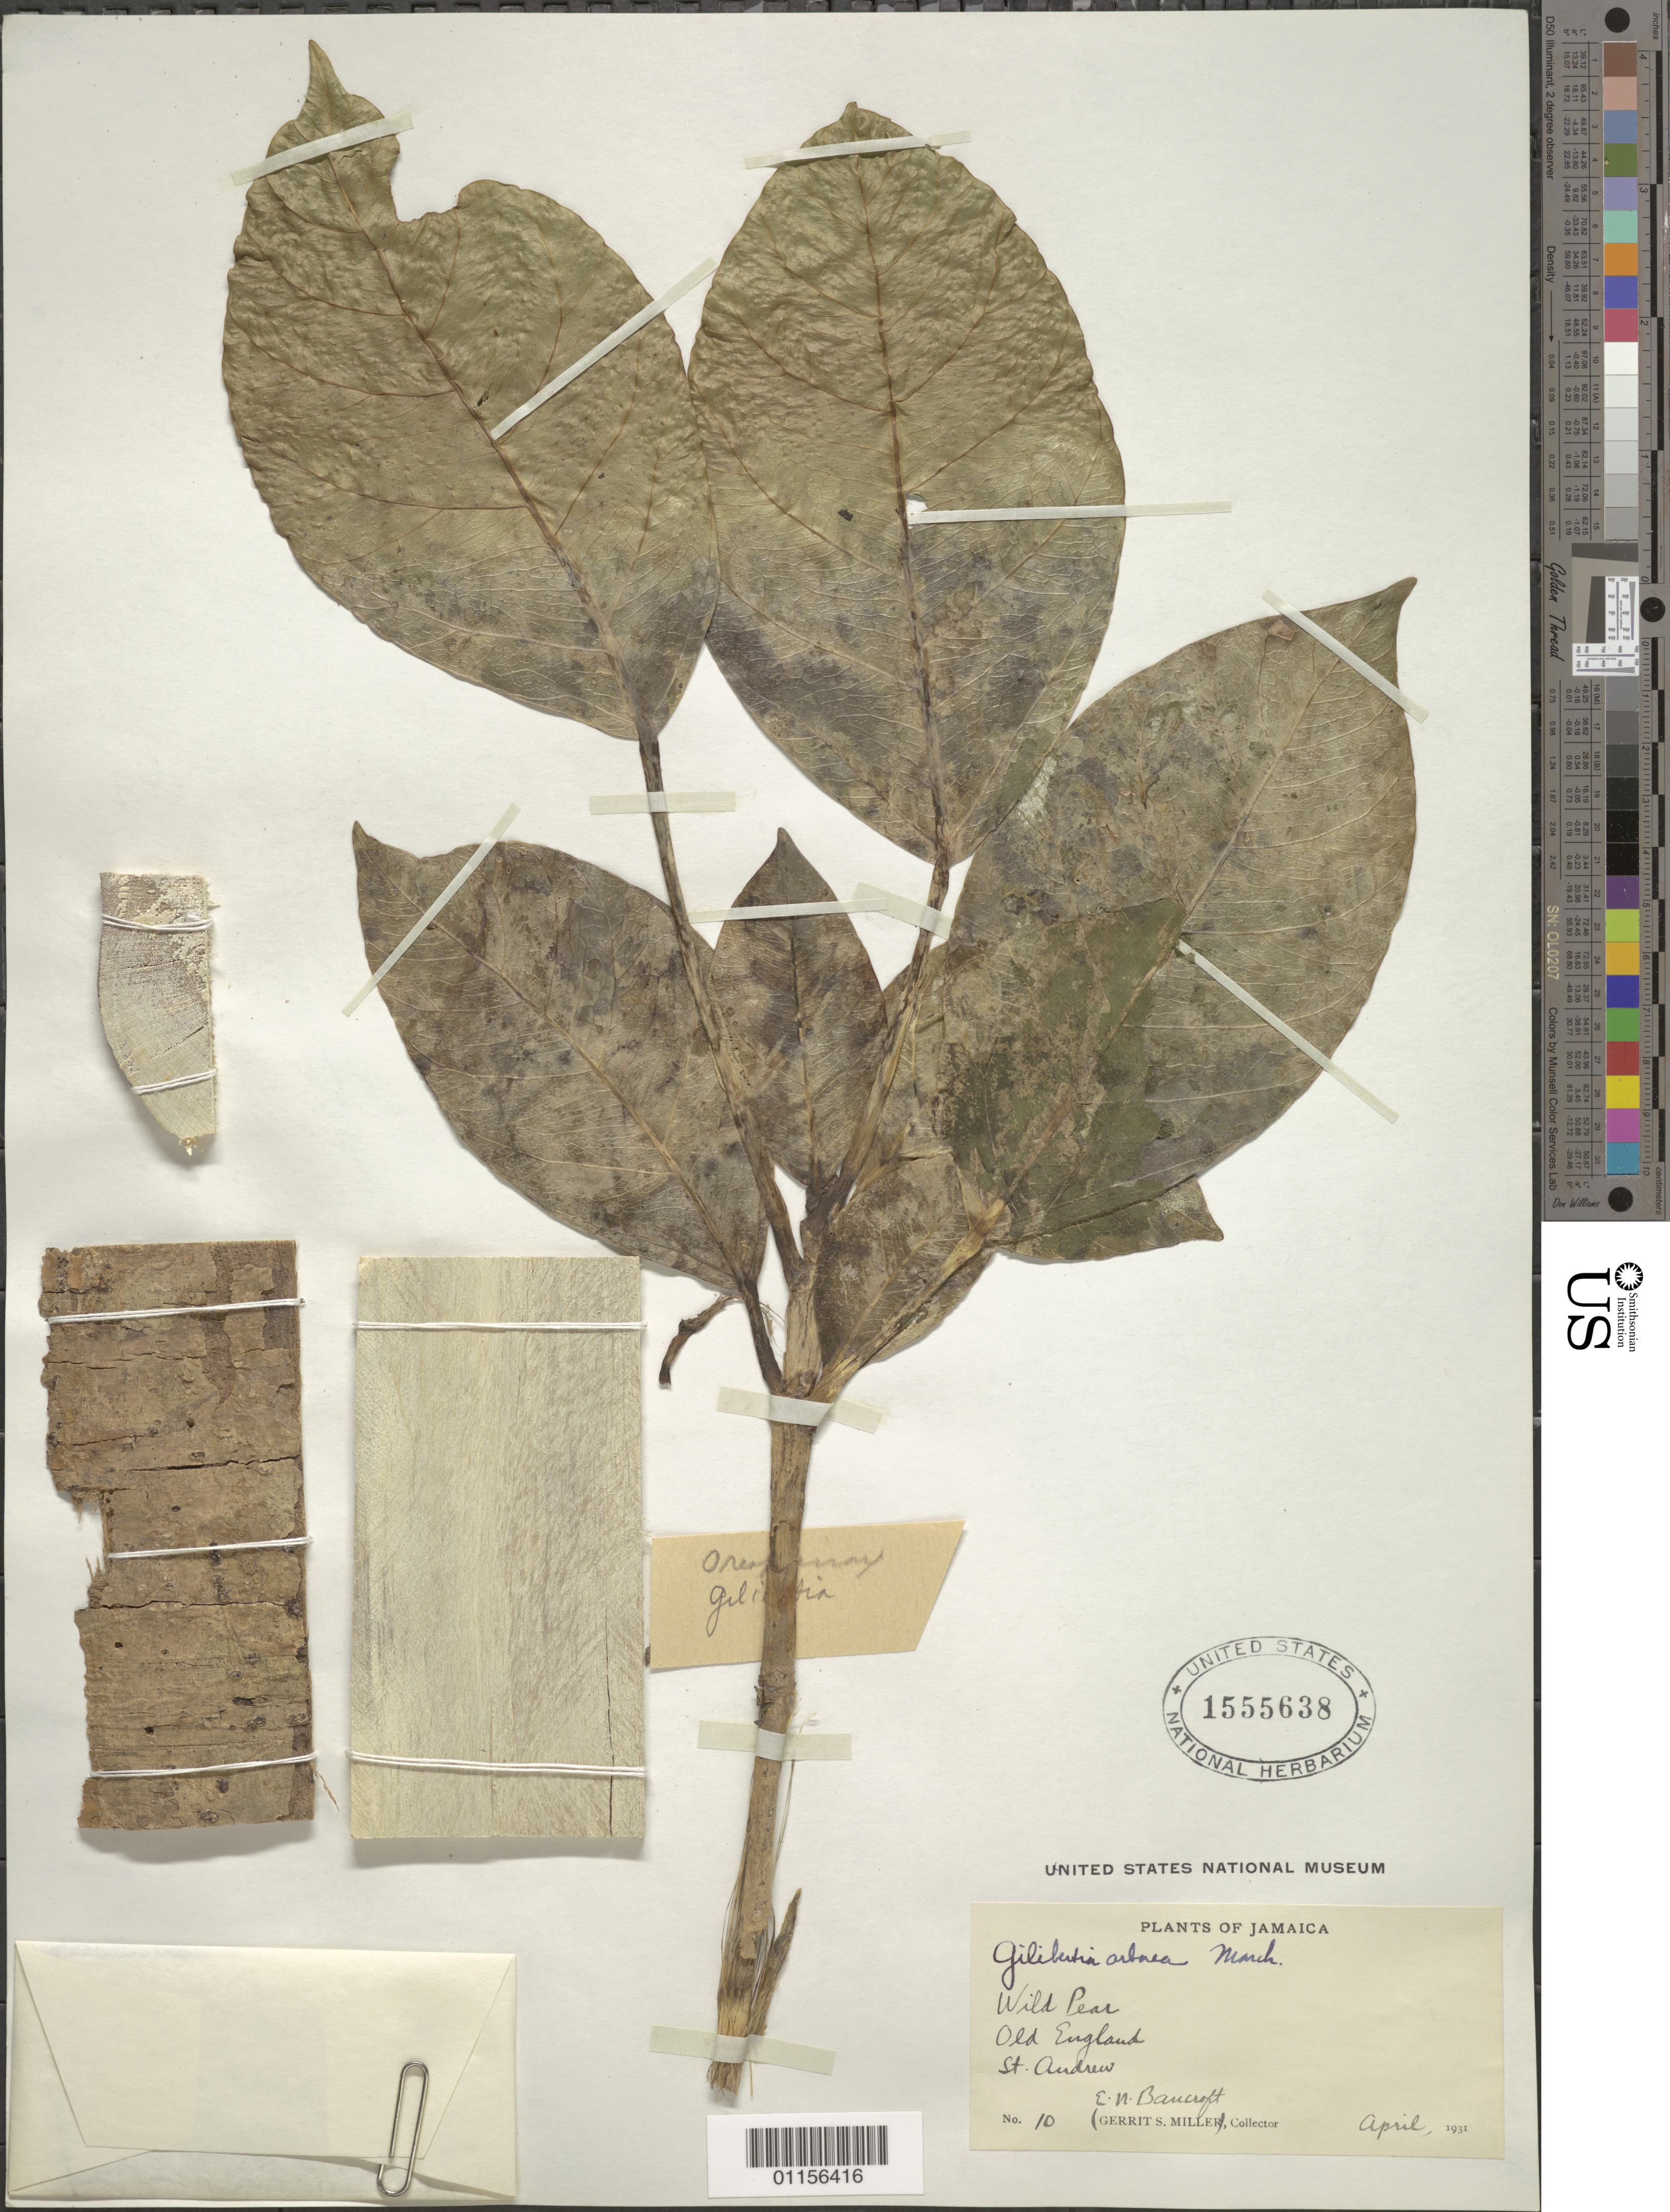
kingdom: Plantae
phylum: Tracheophyta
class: Magnoliopsida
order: Apiales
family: Araliaceae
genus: Dendropanax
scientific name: Dendropanax arboreus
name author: (L.) Decne. & Planch.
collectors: E. Bancroft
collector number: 10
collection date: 1931-04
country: Jamaica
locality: Old England, St. Andrew.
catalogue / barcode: US 1555638